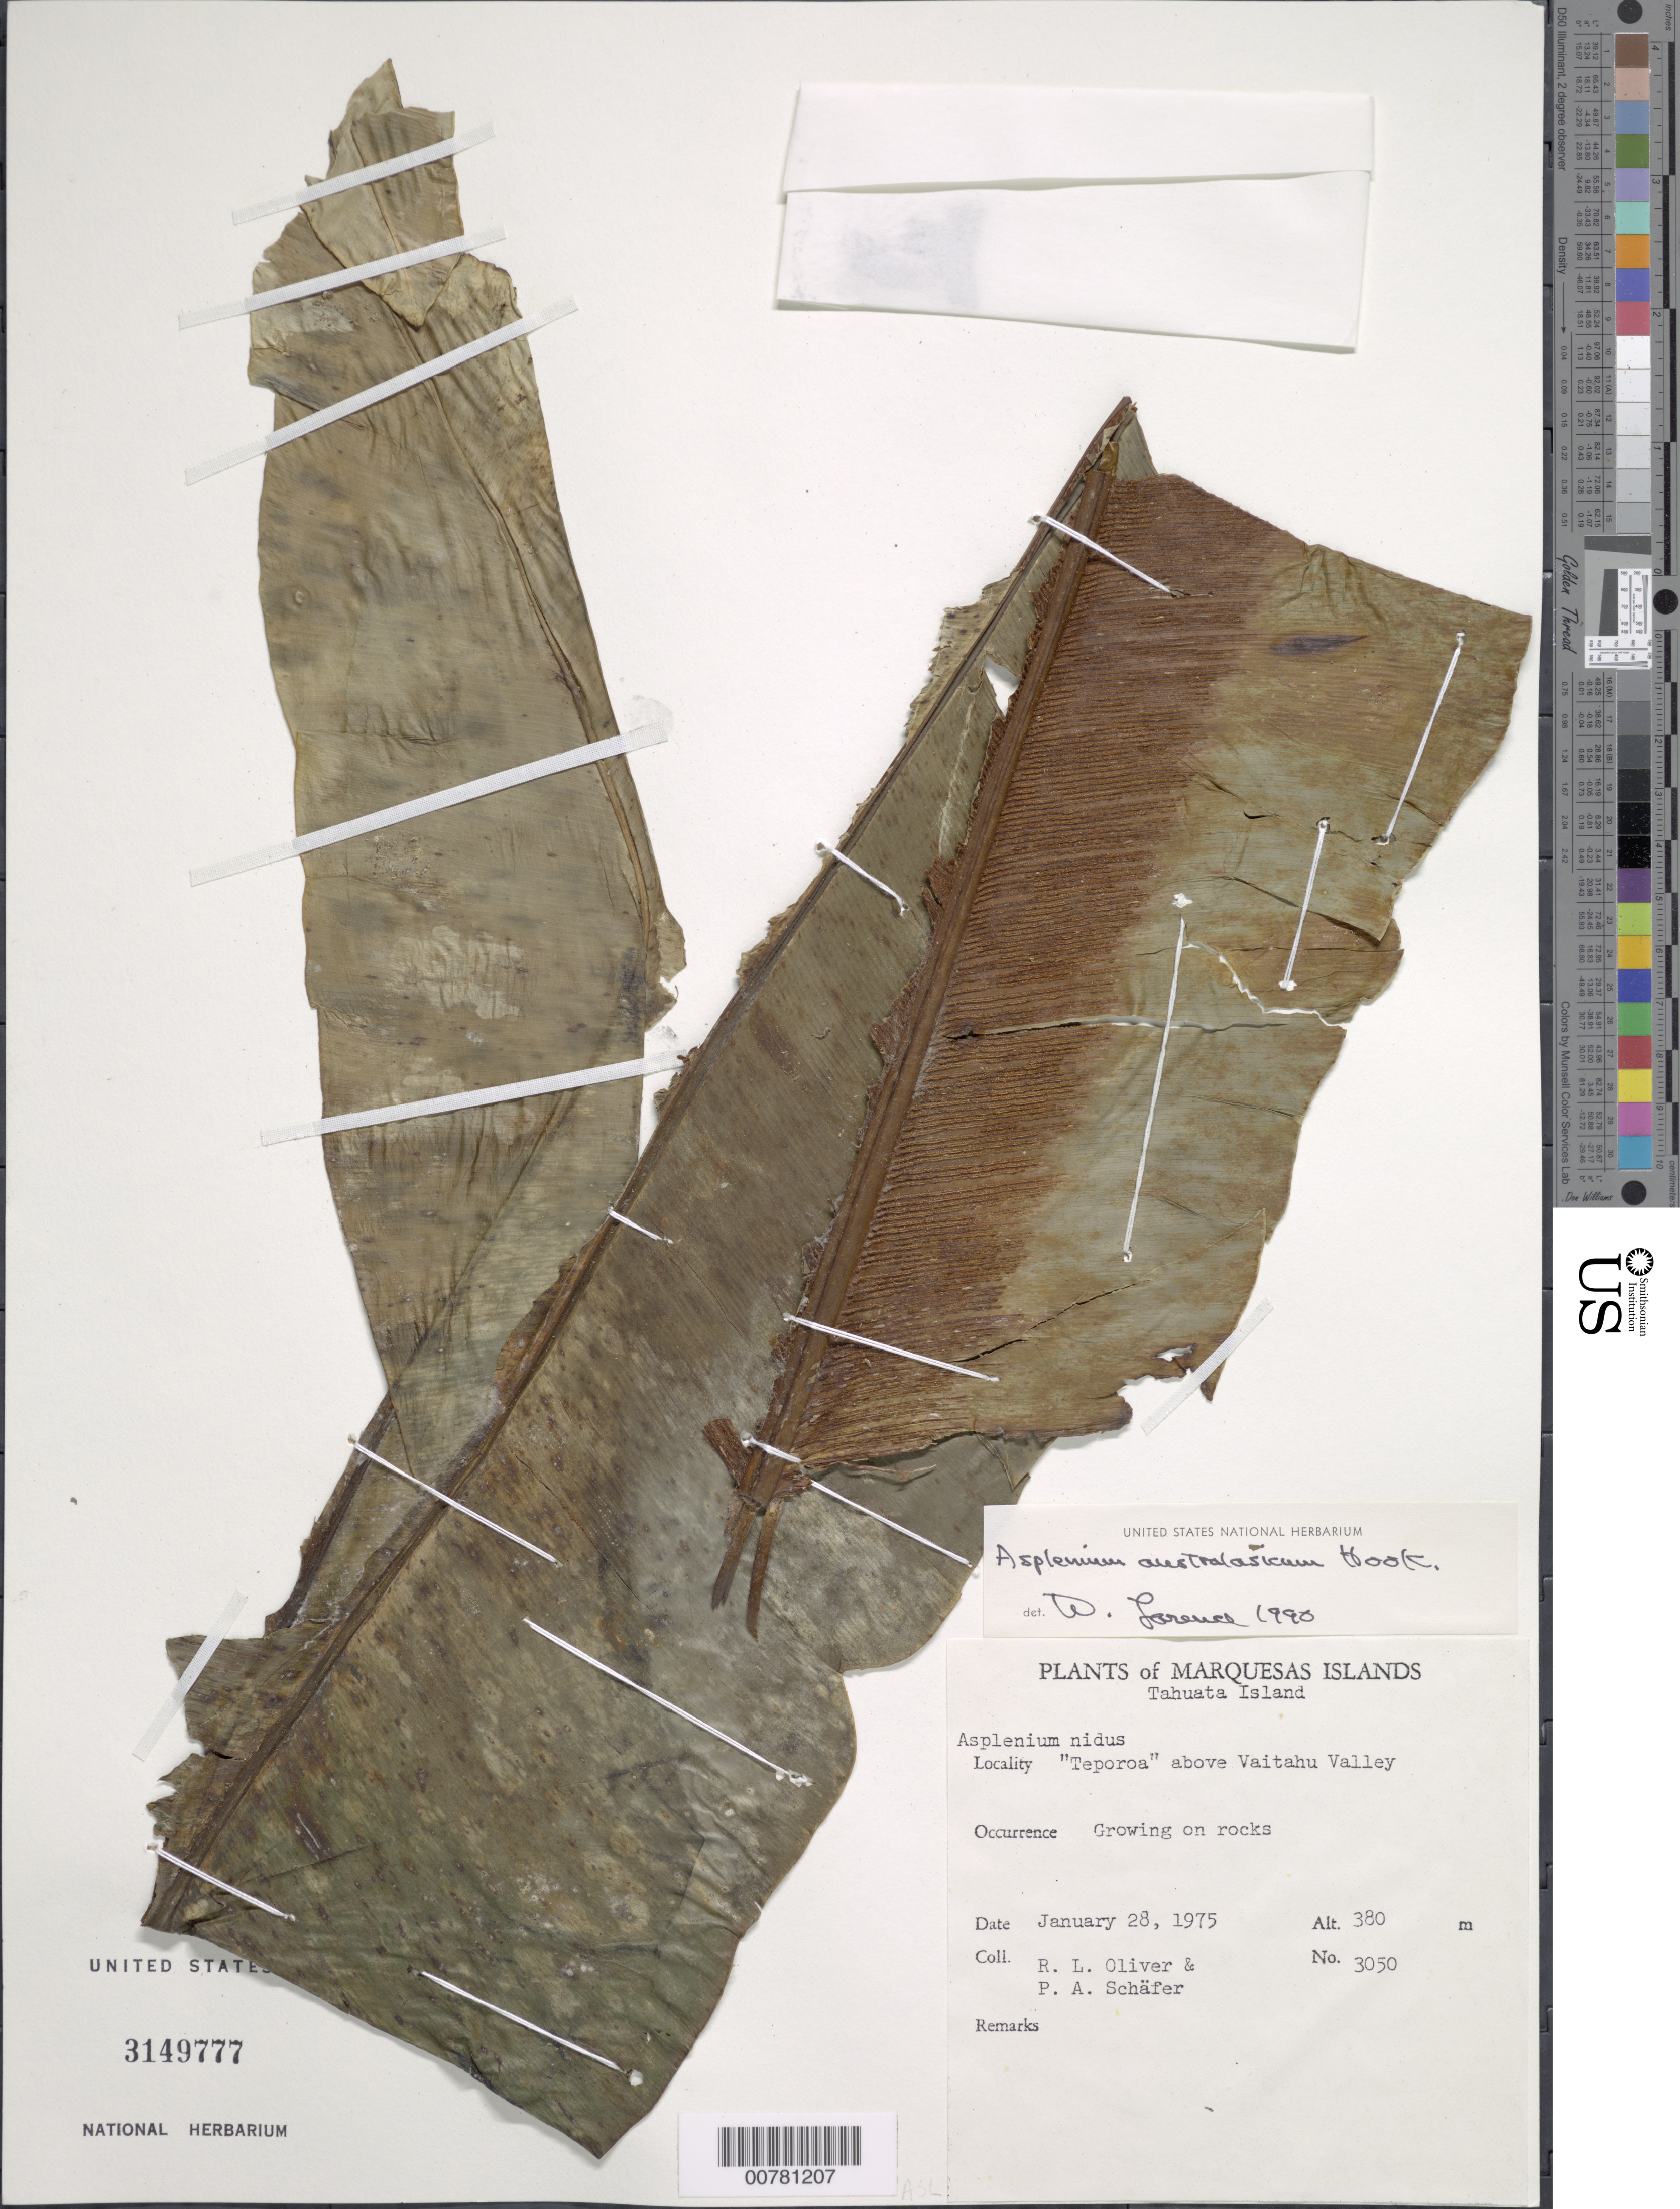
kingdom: Plantae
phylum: Tracheophyta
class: Polypodiopsida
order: Polypodiales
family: Aspleniaceae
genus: Asplenium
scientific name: Asplenium australasicum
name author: (Sm.) Hook.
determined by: Lorence, David H., (PTBG), National Tropical Botanical Garden (UNITED STATES)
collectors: R. L. Oliver & P. A. Schäfer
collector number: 3050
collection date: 1975-01-28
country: French Polynesia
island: Tahuata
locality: "Teporoa" above Vaitahu Valley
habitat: Growing on rocks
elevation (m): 380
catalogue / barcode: US 3149777